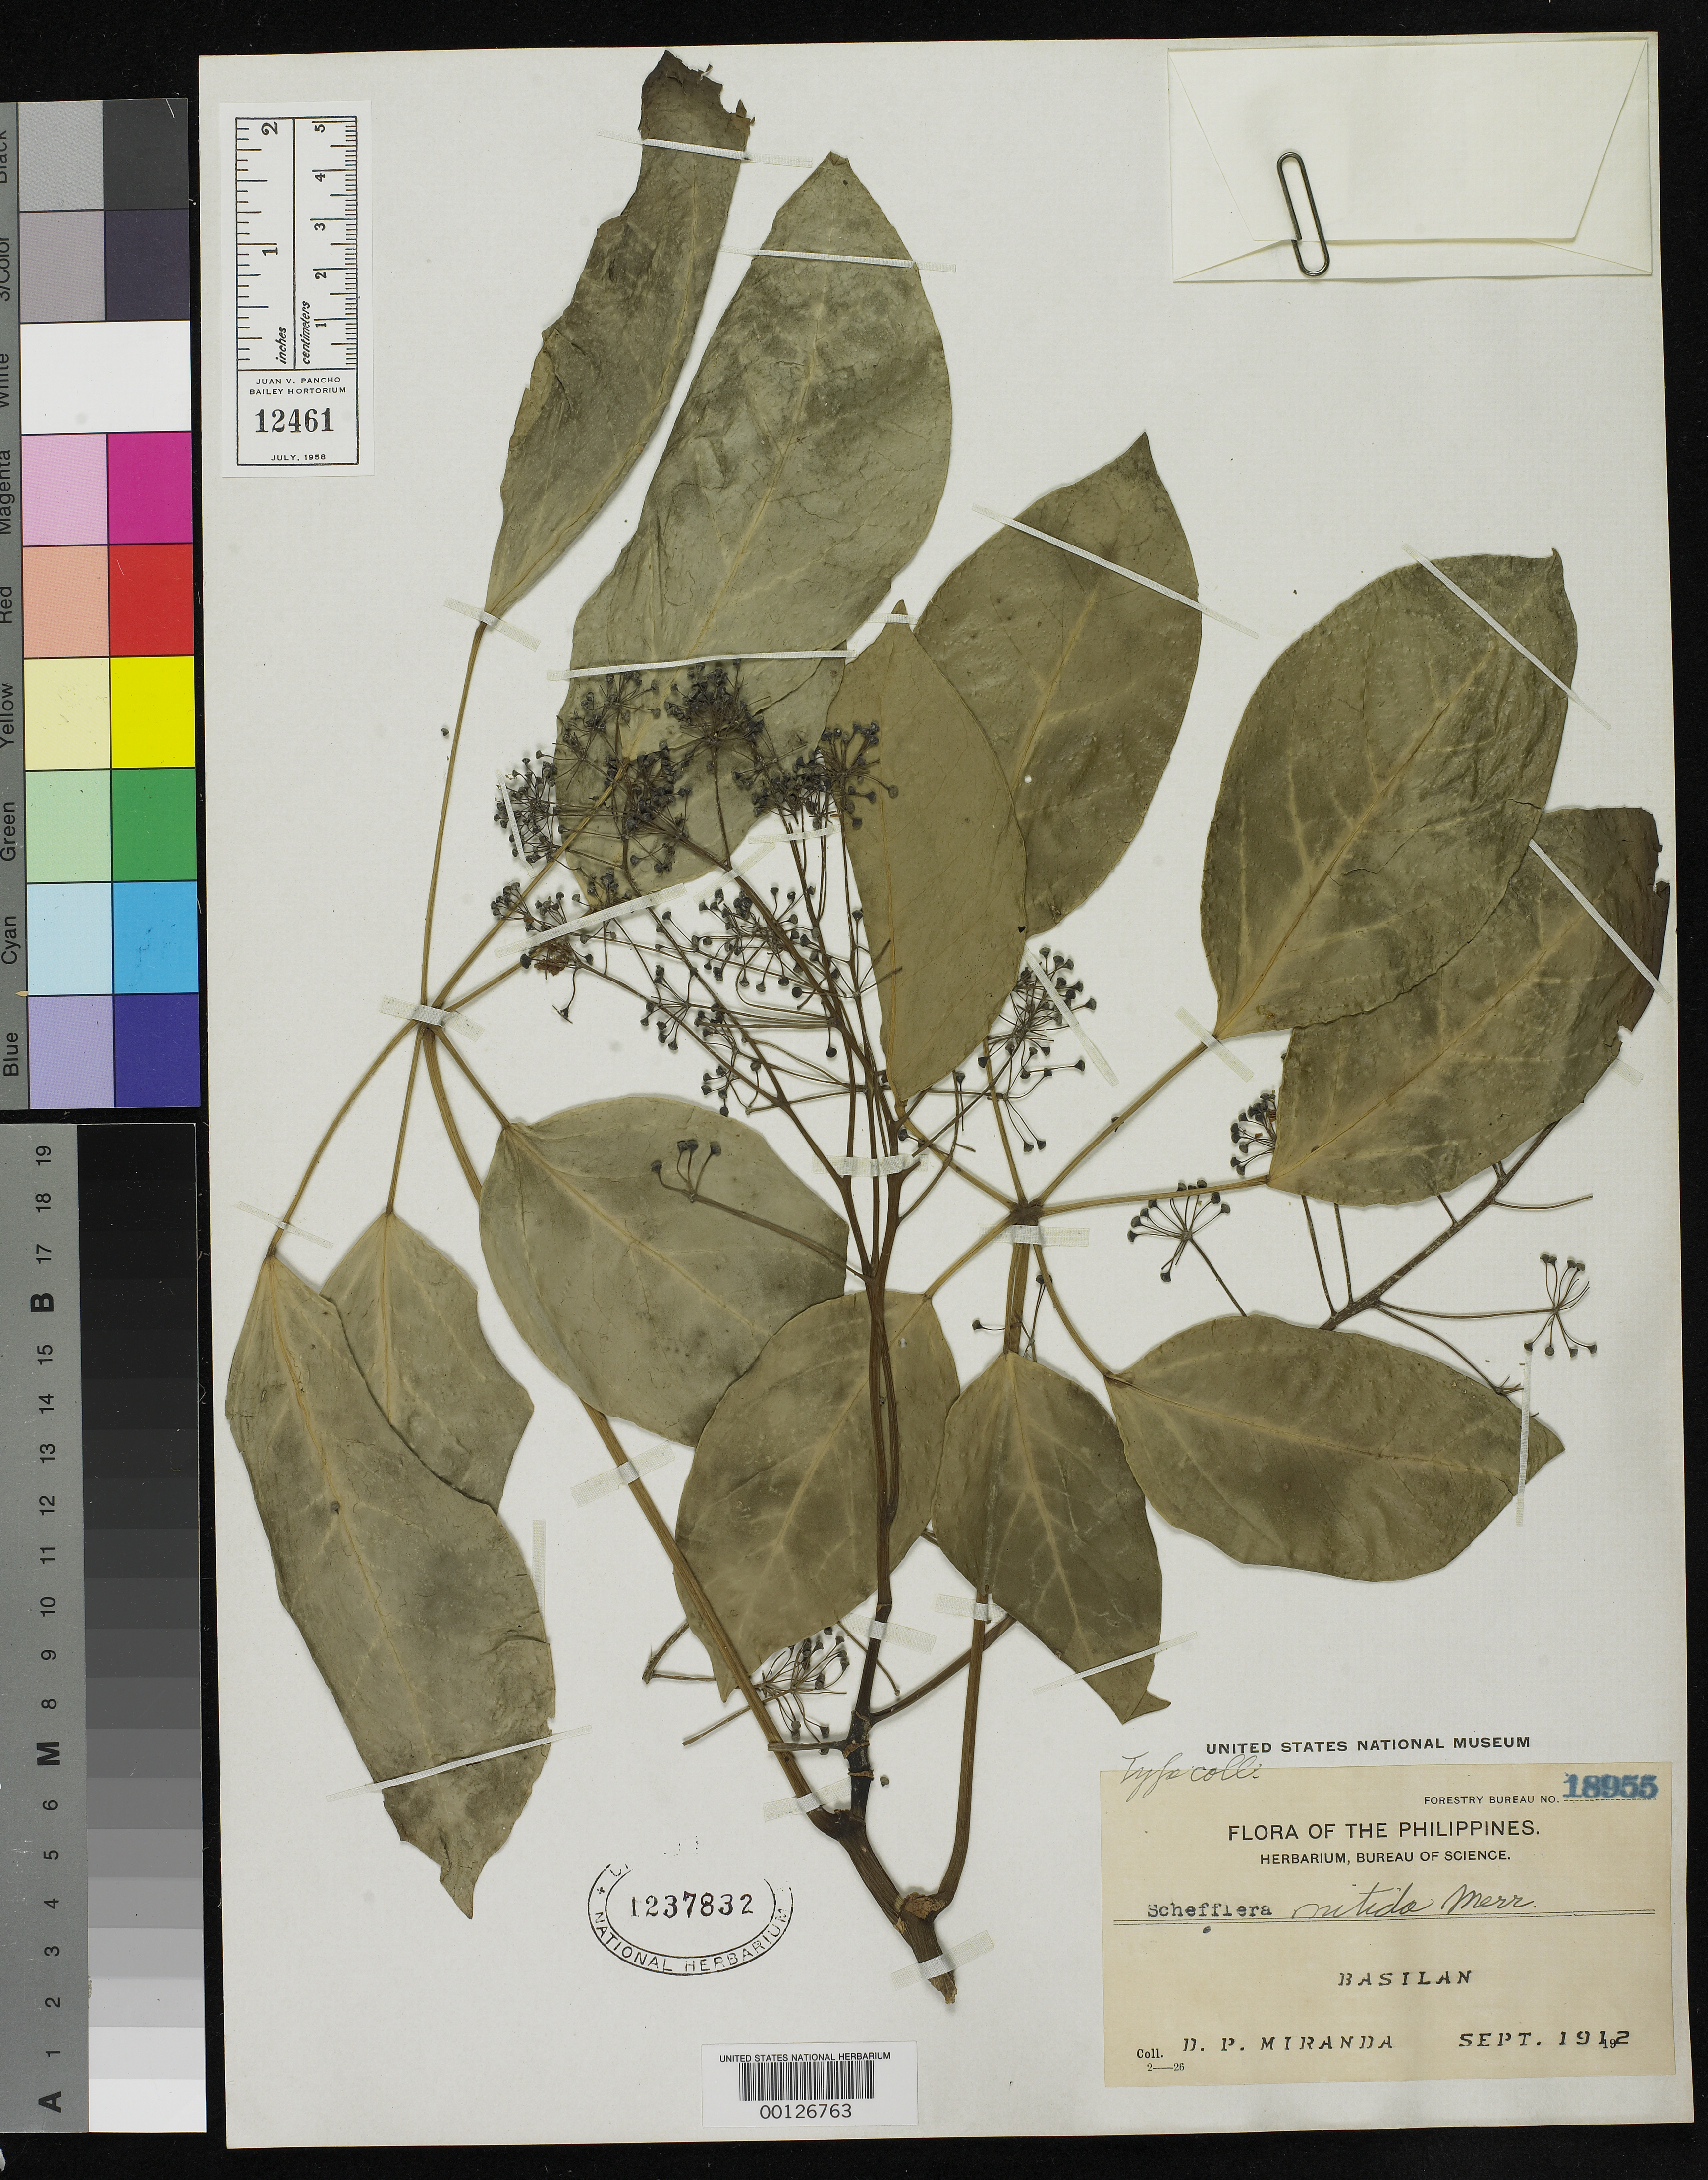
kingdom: Plantae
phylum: Tracheophyta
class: Magnoliopsida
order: Apiales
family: Araliaceae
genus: Schefflera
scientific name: Schefflera nitida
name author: Merr.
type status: Isotype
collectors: D. P. Miranda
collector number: For. Bur. 18955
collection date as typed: Sep 1912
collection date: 1912-09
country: Philippines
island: Basilan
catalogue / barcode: US 1237832